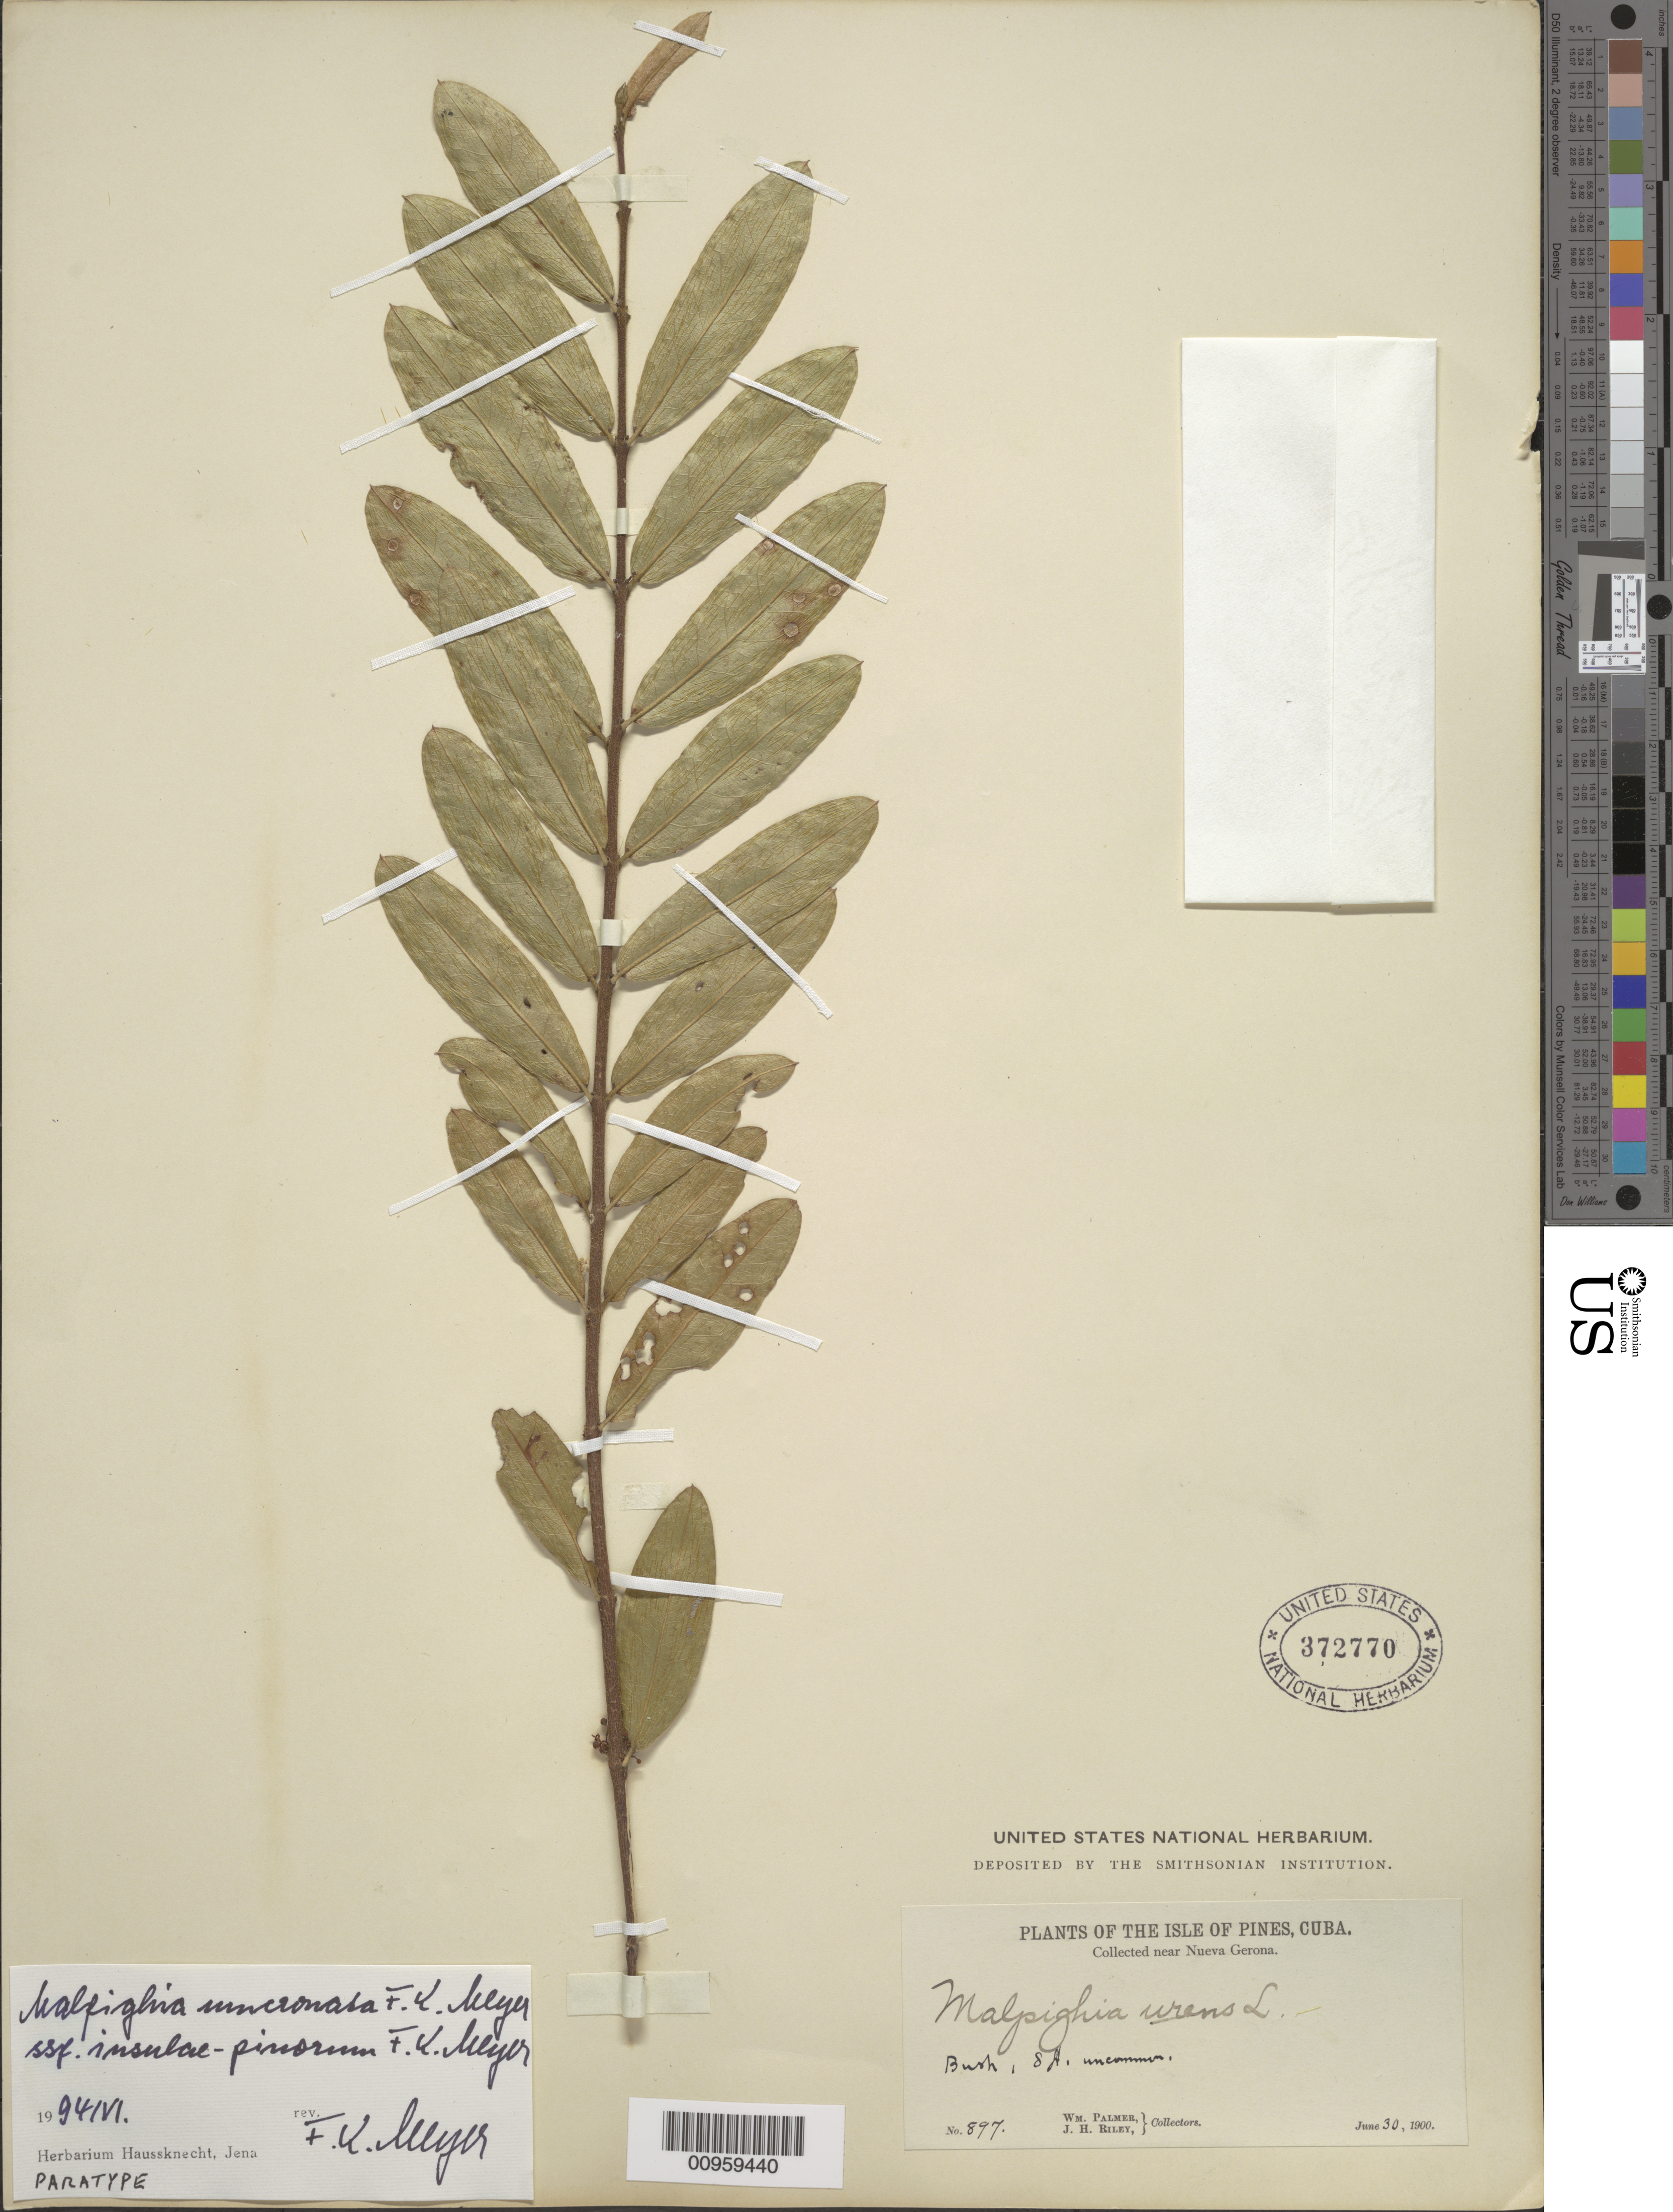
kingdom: Plantae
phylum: Tracheophyta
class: Magnoliopsida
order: Malpighiales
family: Malpighiaceae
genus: Malpighia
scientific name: Malpighia mucronata subsp. insulae-pinorum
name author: F.K. Mey.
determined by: Meyer, F. K.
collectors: W. Palmer & J. H. Riley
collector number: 897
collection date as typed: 30 Jun 1900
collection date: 1900-06-30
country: Cuba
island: Cuba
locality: Near Nueva Gerona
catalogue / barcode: US 372770